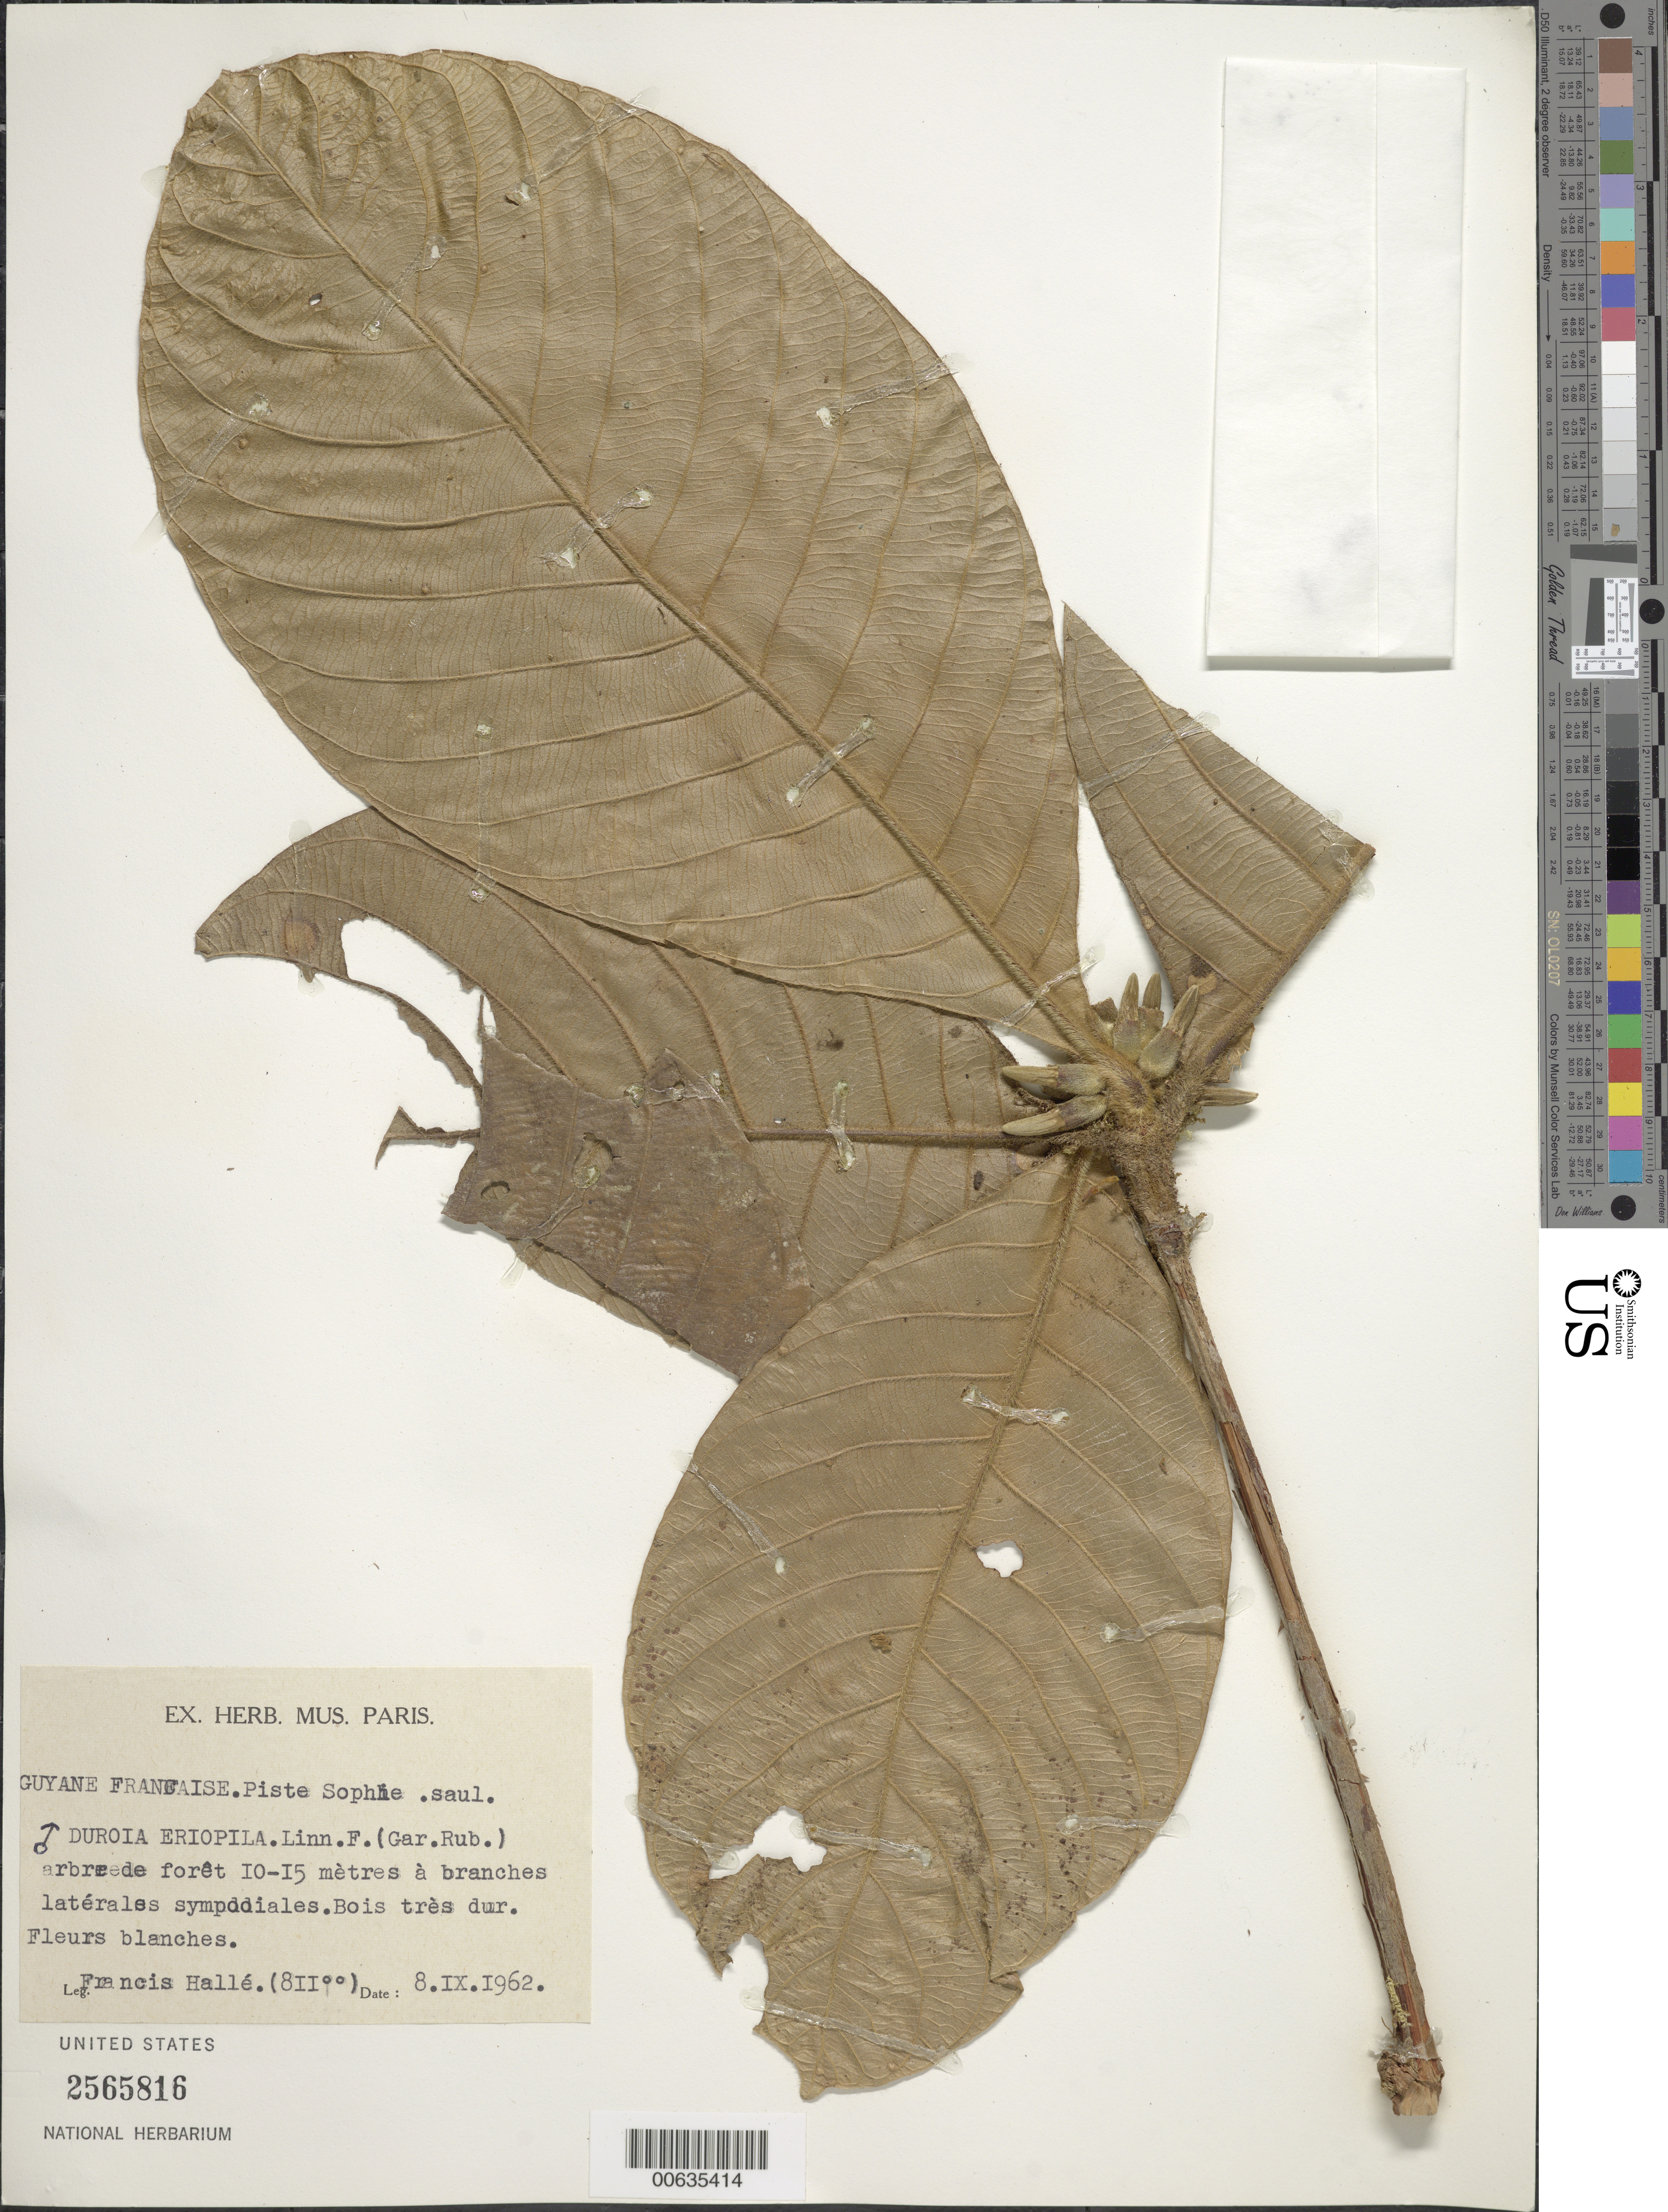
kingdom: Plantae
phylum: Tracheophyta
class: Magnoliopsida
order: Gentianales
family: Rubiaceae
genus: Duroia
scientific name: Duroia eriopila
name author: L. f.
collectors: F. Hallé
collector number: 811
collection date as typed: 8-Sep-62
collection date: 1962-09-08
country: French Guiana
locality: Piste Sophie - La Grêve, Bassin de la Mana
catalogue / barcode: US 2565816